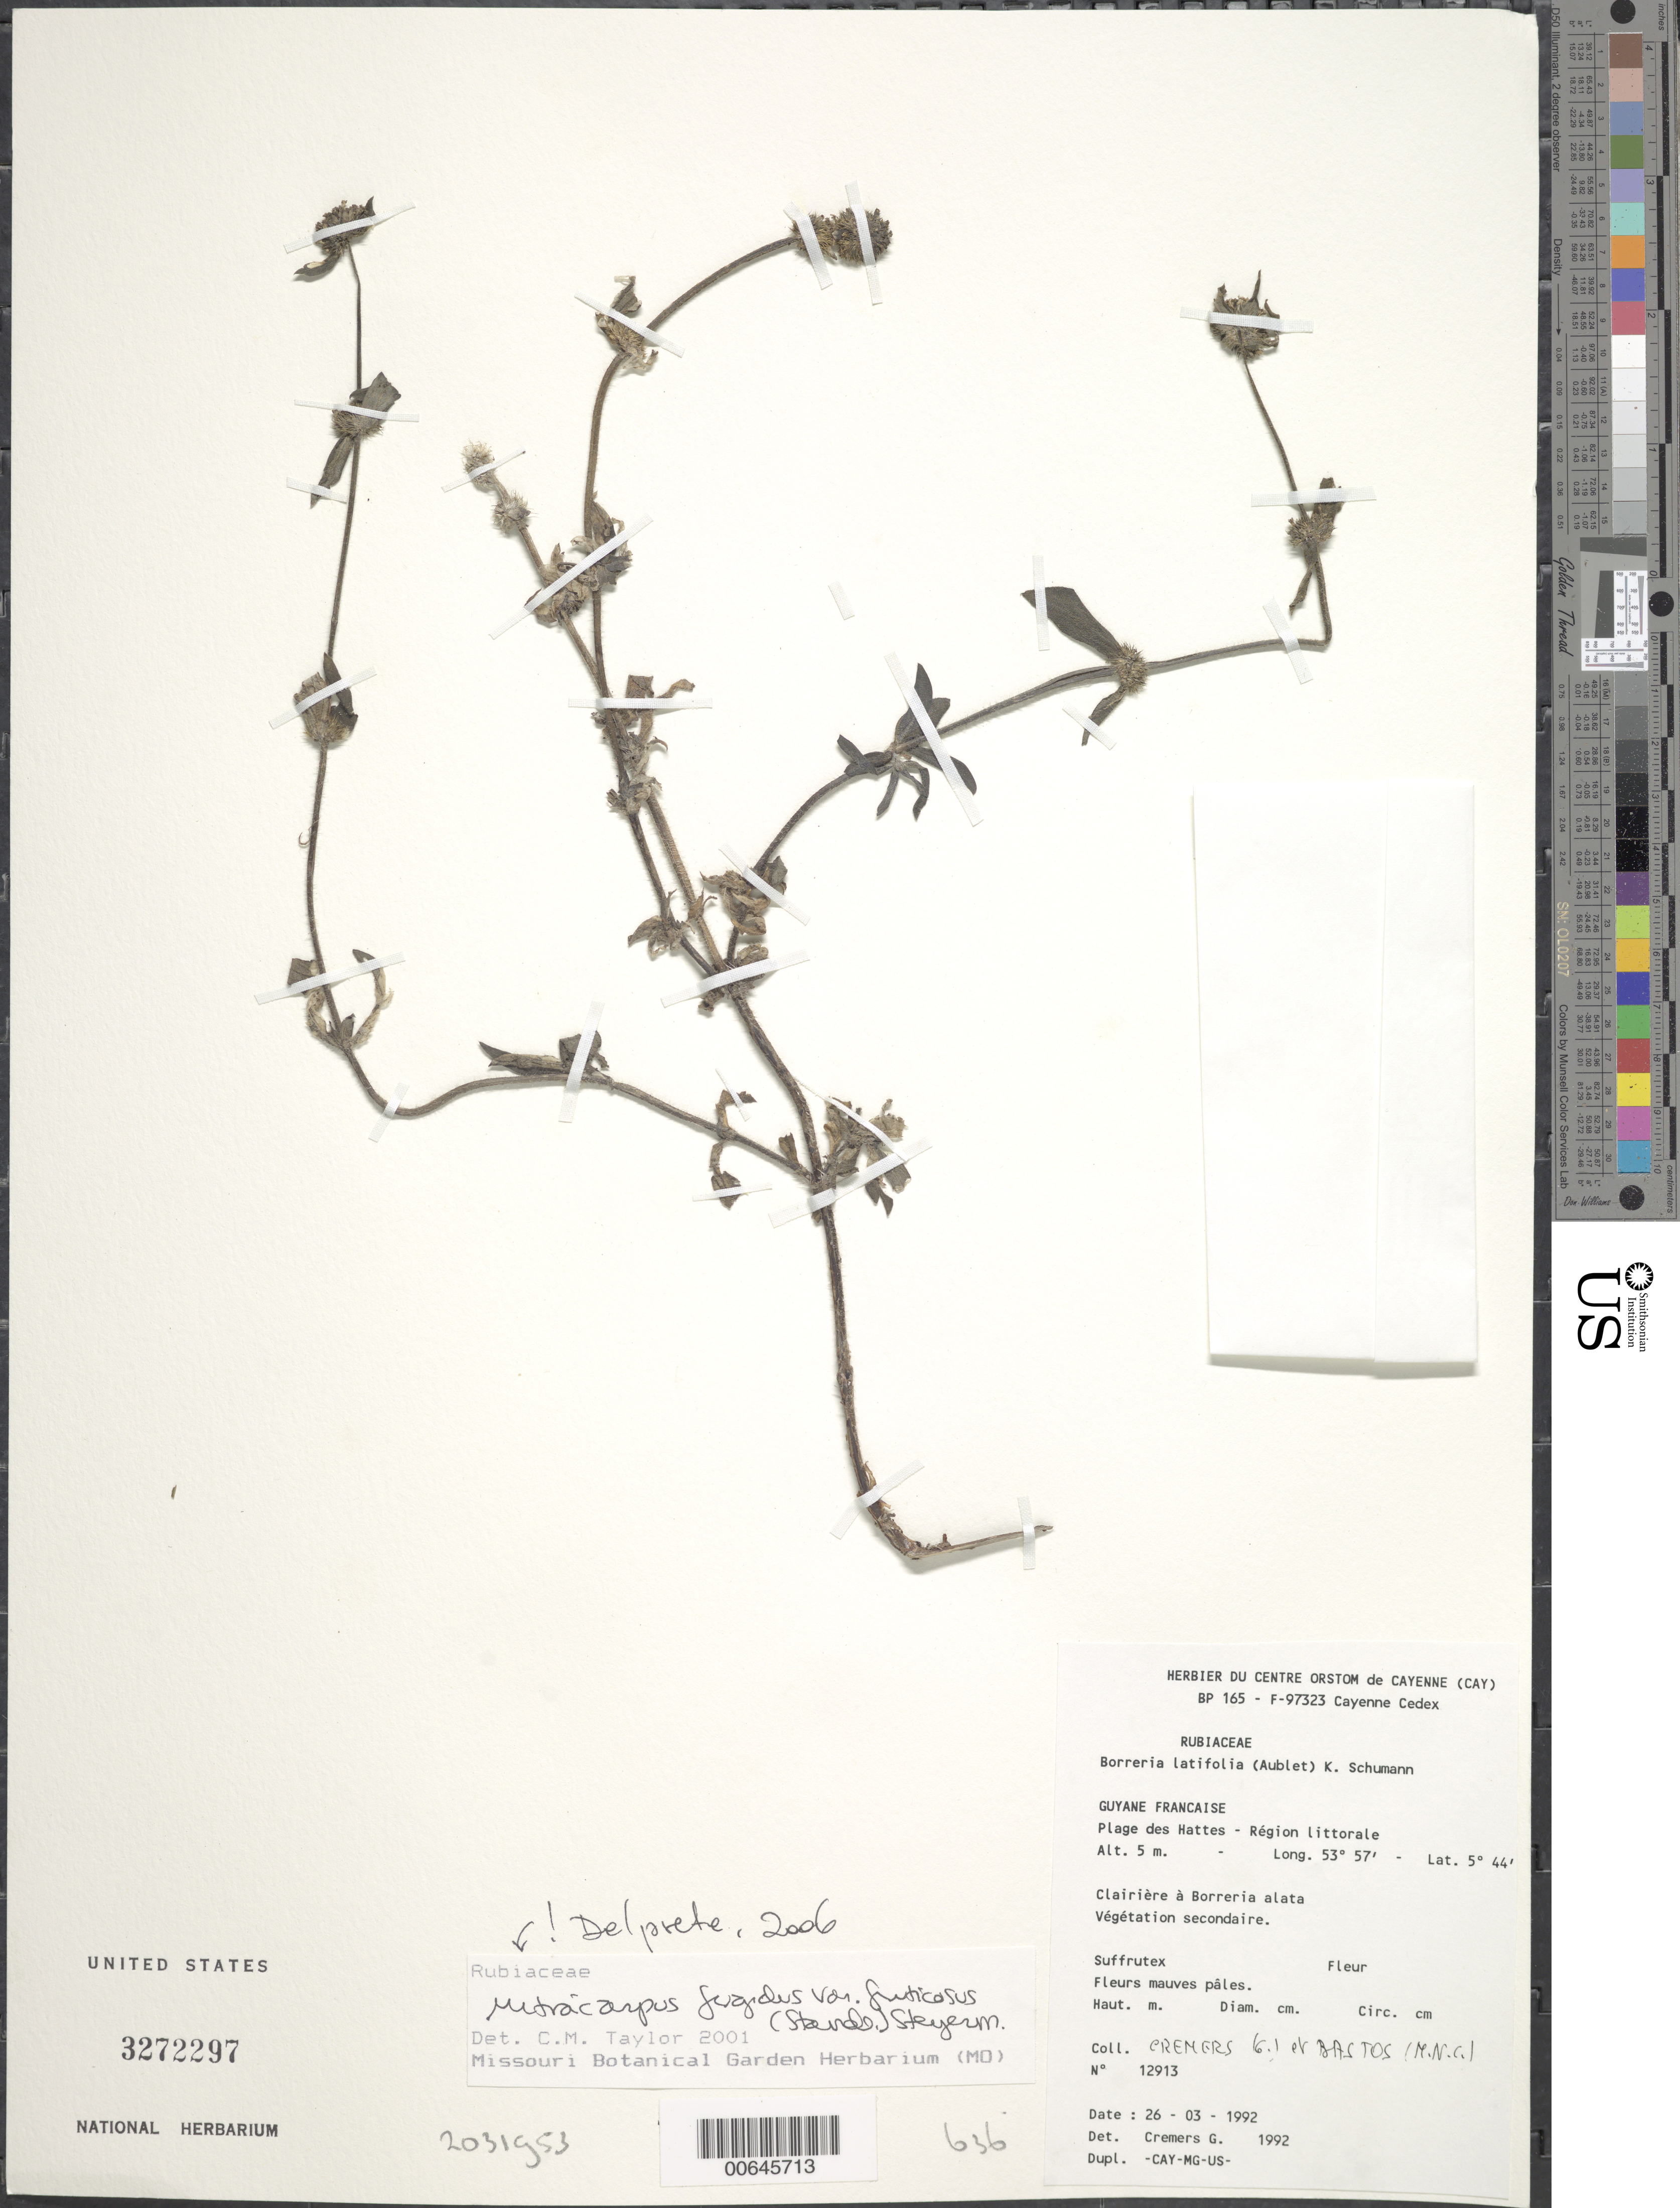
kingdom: Plantae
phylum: Tracheophyta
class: Magnoliopsida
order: Gentianales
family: Rubiaceae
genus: Mitracarpus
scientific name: Mitracarpus frigidus var. fruticosus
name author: (Standl.) Steyerm.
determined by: Delprete, P. G., Herb. de Guyane Cay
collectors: G. Cremers & M. Bastos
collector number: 12913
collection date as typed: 26-Mar-92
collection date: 1992-03-26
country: French Guiana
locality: Plage des Hattes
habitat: Secondary vegetation, region littorale; clariere a Borreria alata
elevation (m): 5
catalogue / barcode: US 3272297